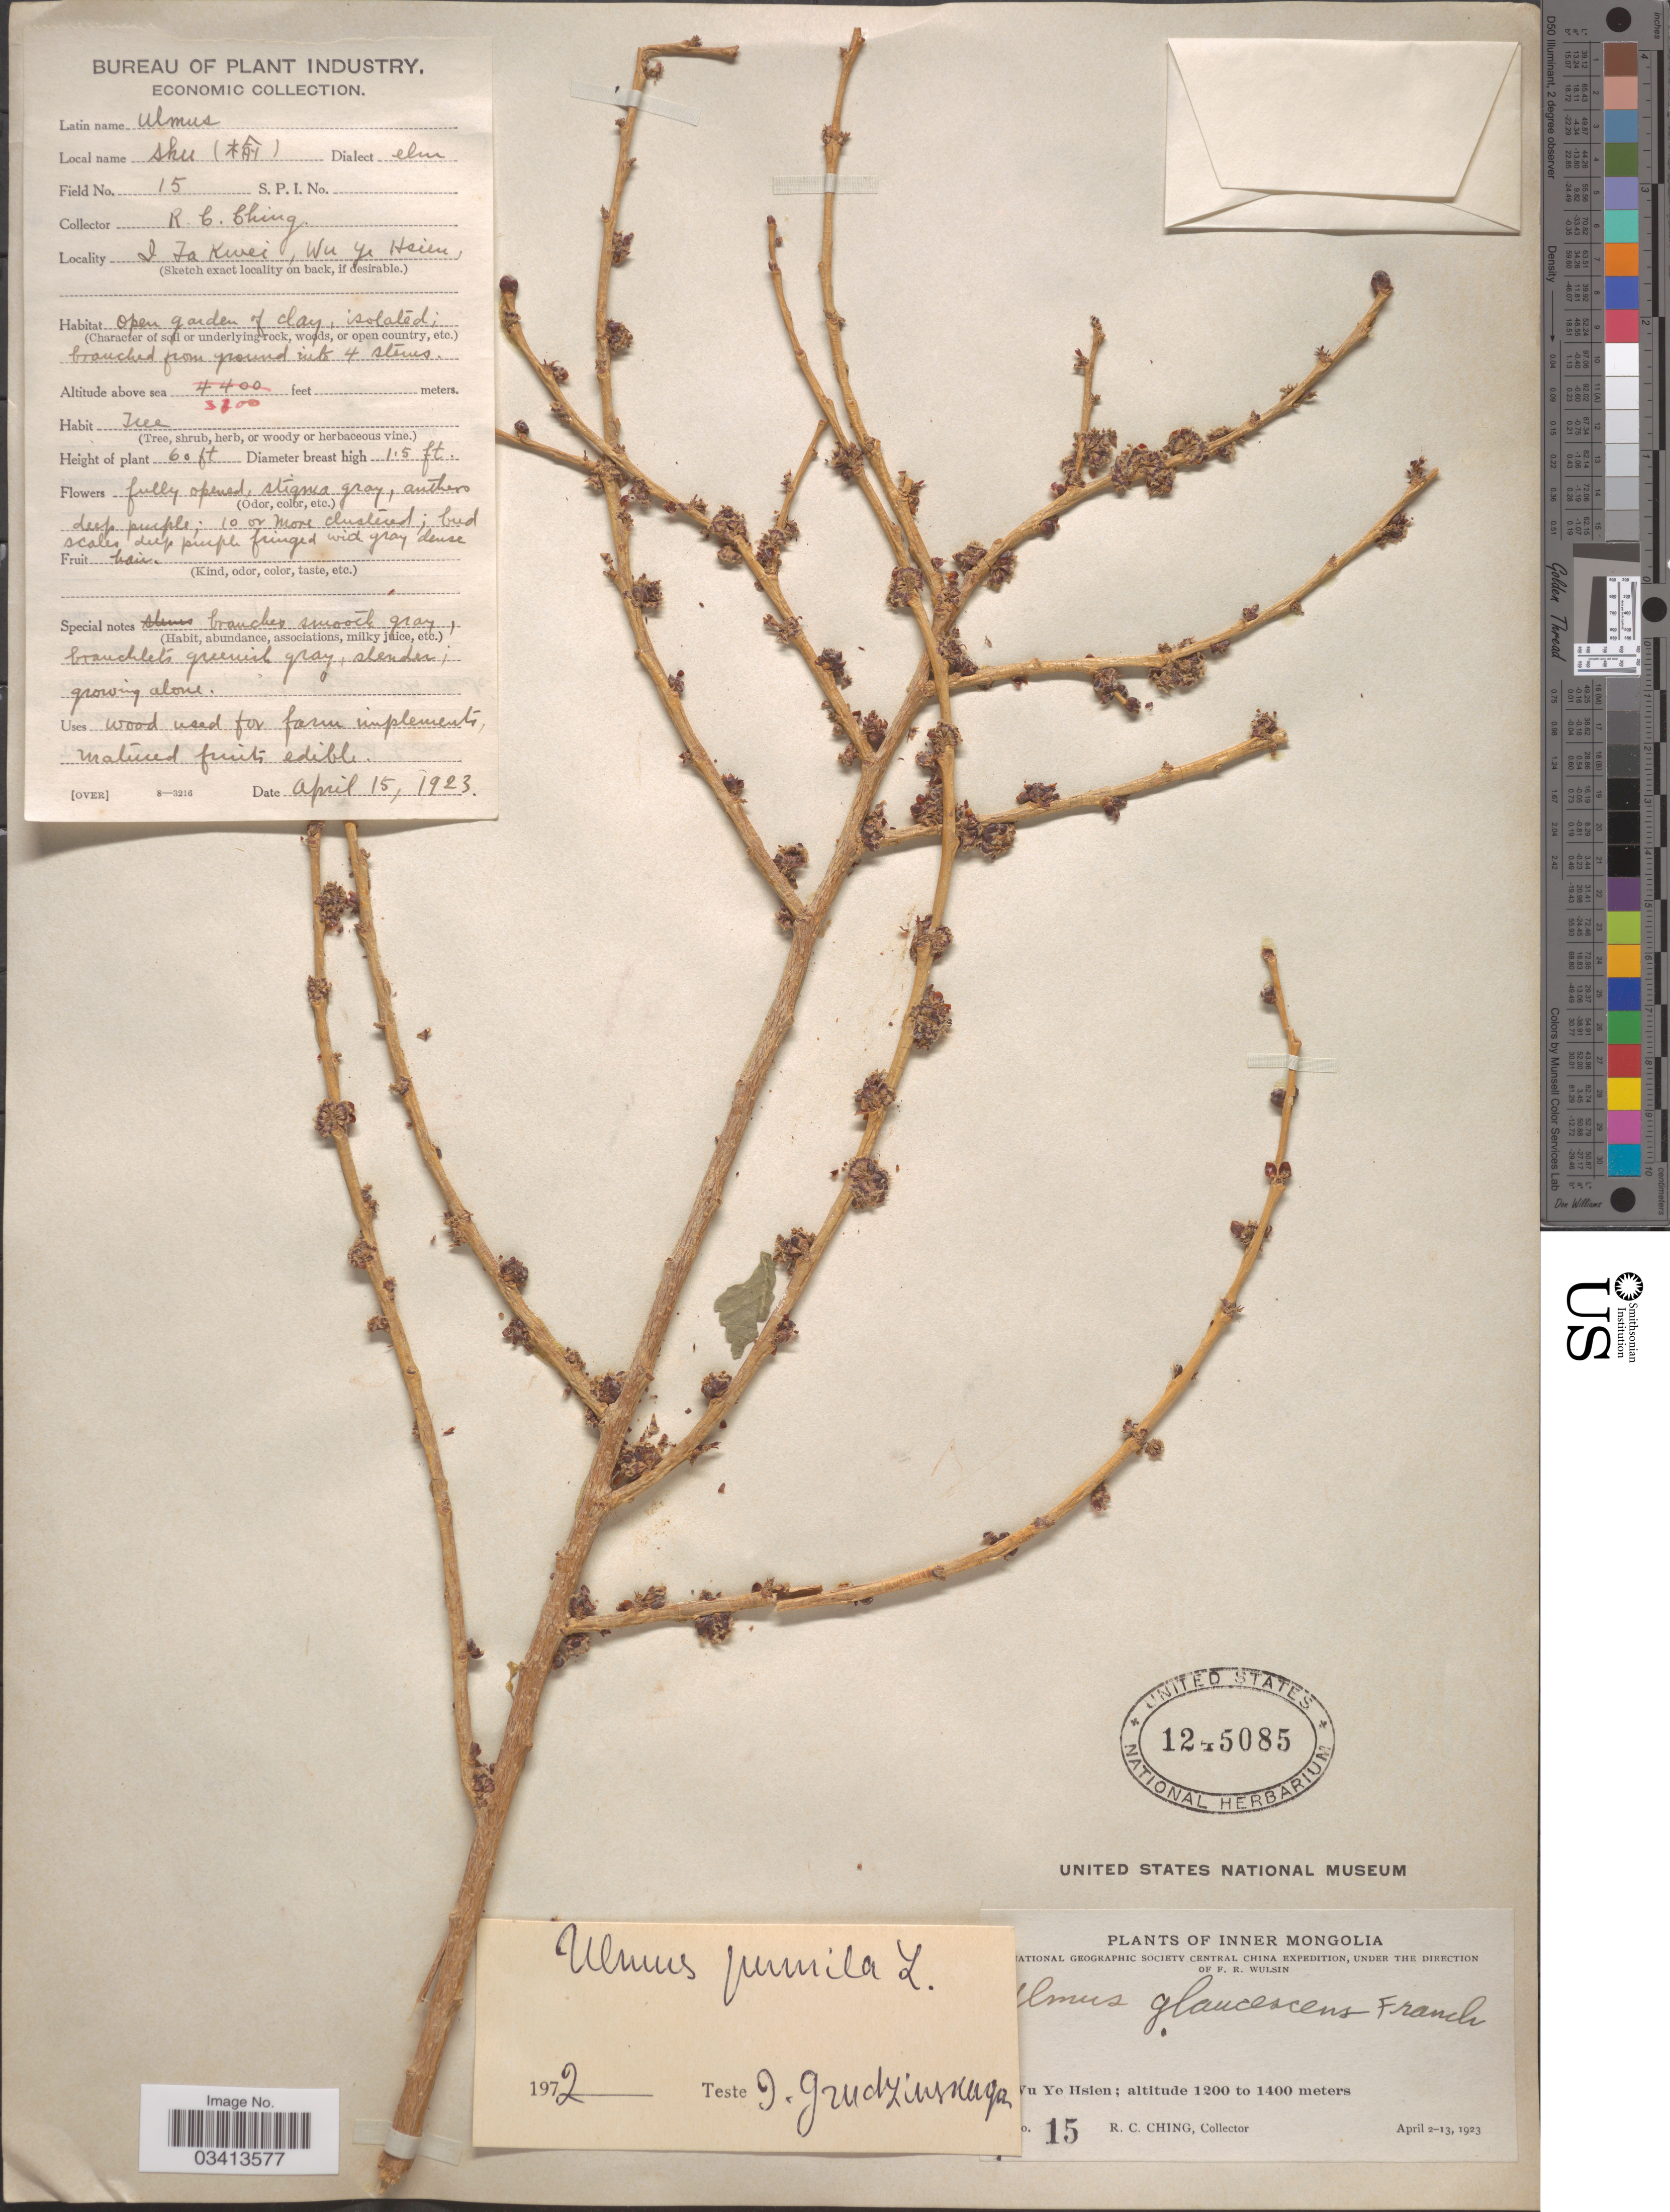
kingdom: Plantae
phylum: Tracheophyta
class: Magnoliopsida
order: Rosales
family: Ulmaceae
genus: Ulmus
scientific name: Ulmus pumila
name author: L.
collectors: R. C. Ching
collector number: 15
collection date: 1923-04-15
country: China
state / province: Nei Monggol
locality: Inner Mongolia. I Ta Kwei. Wu Ye Hsien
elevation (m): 975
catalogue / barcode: US 1245085